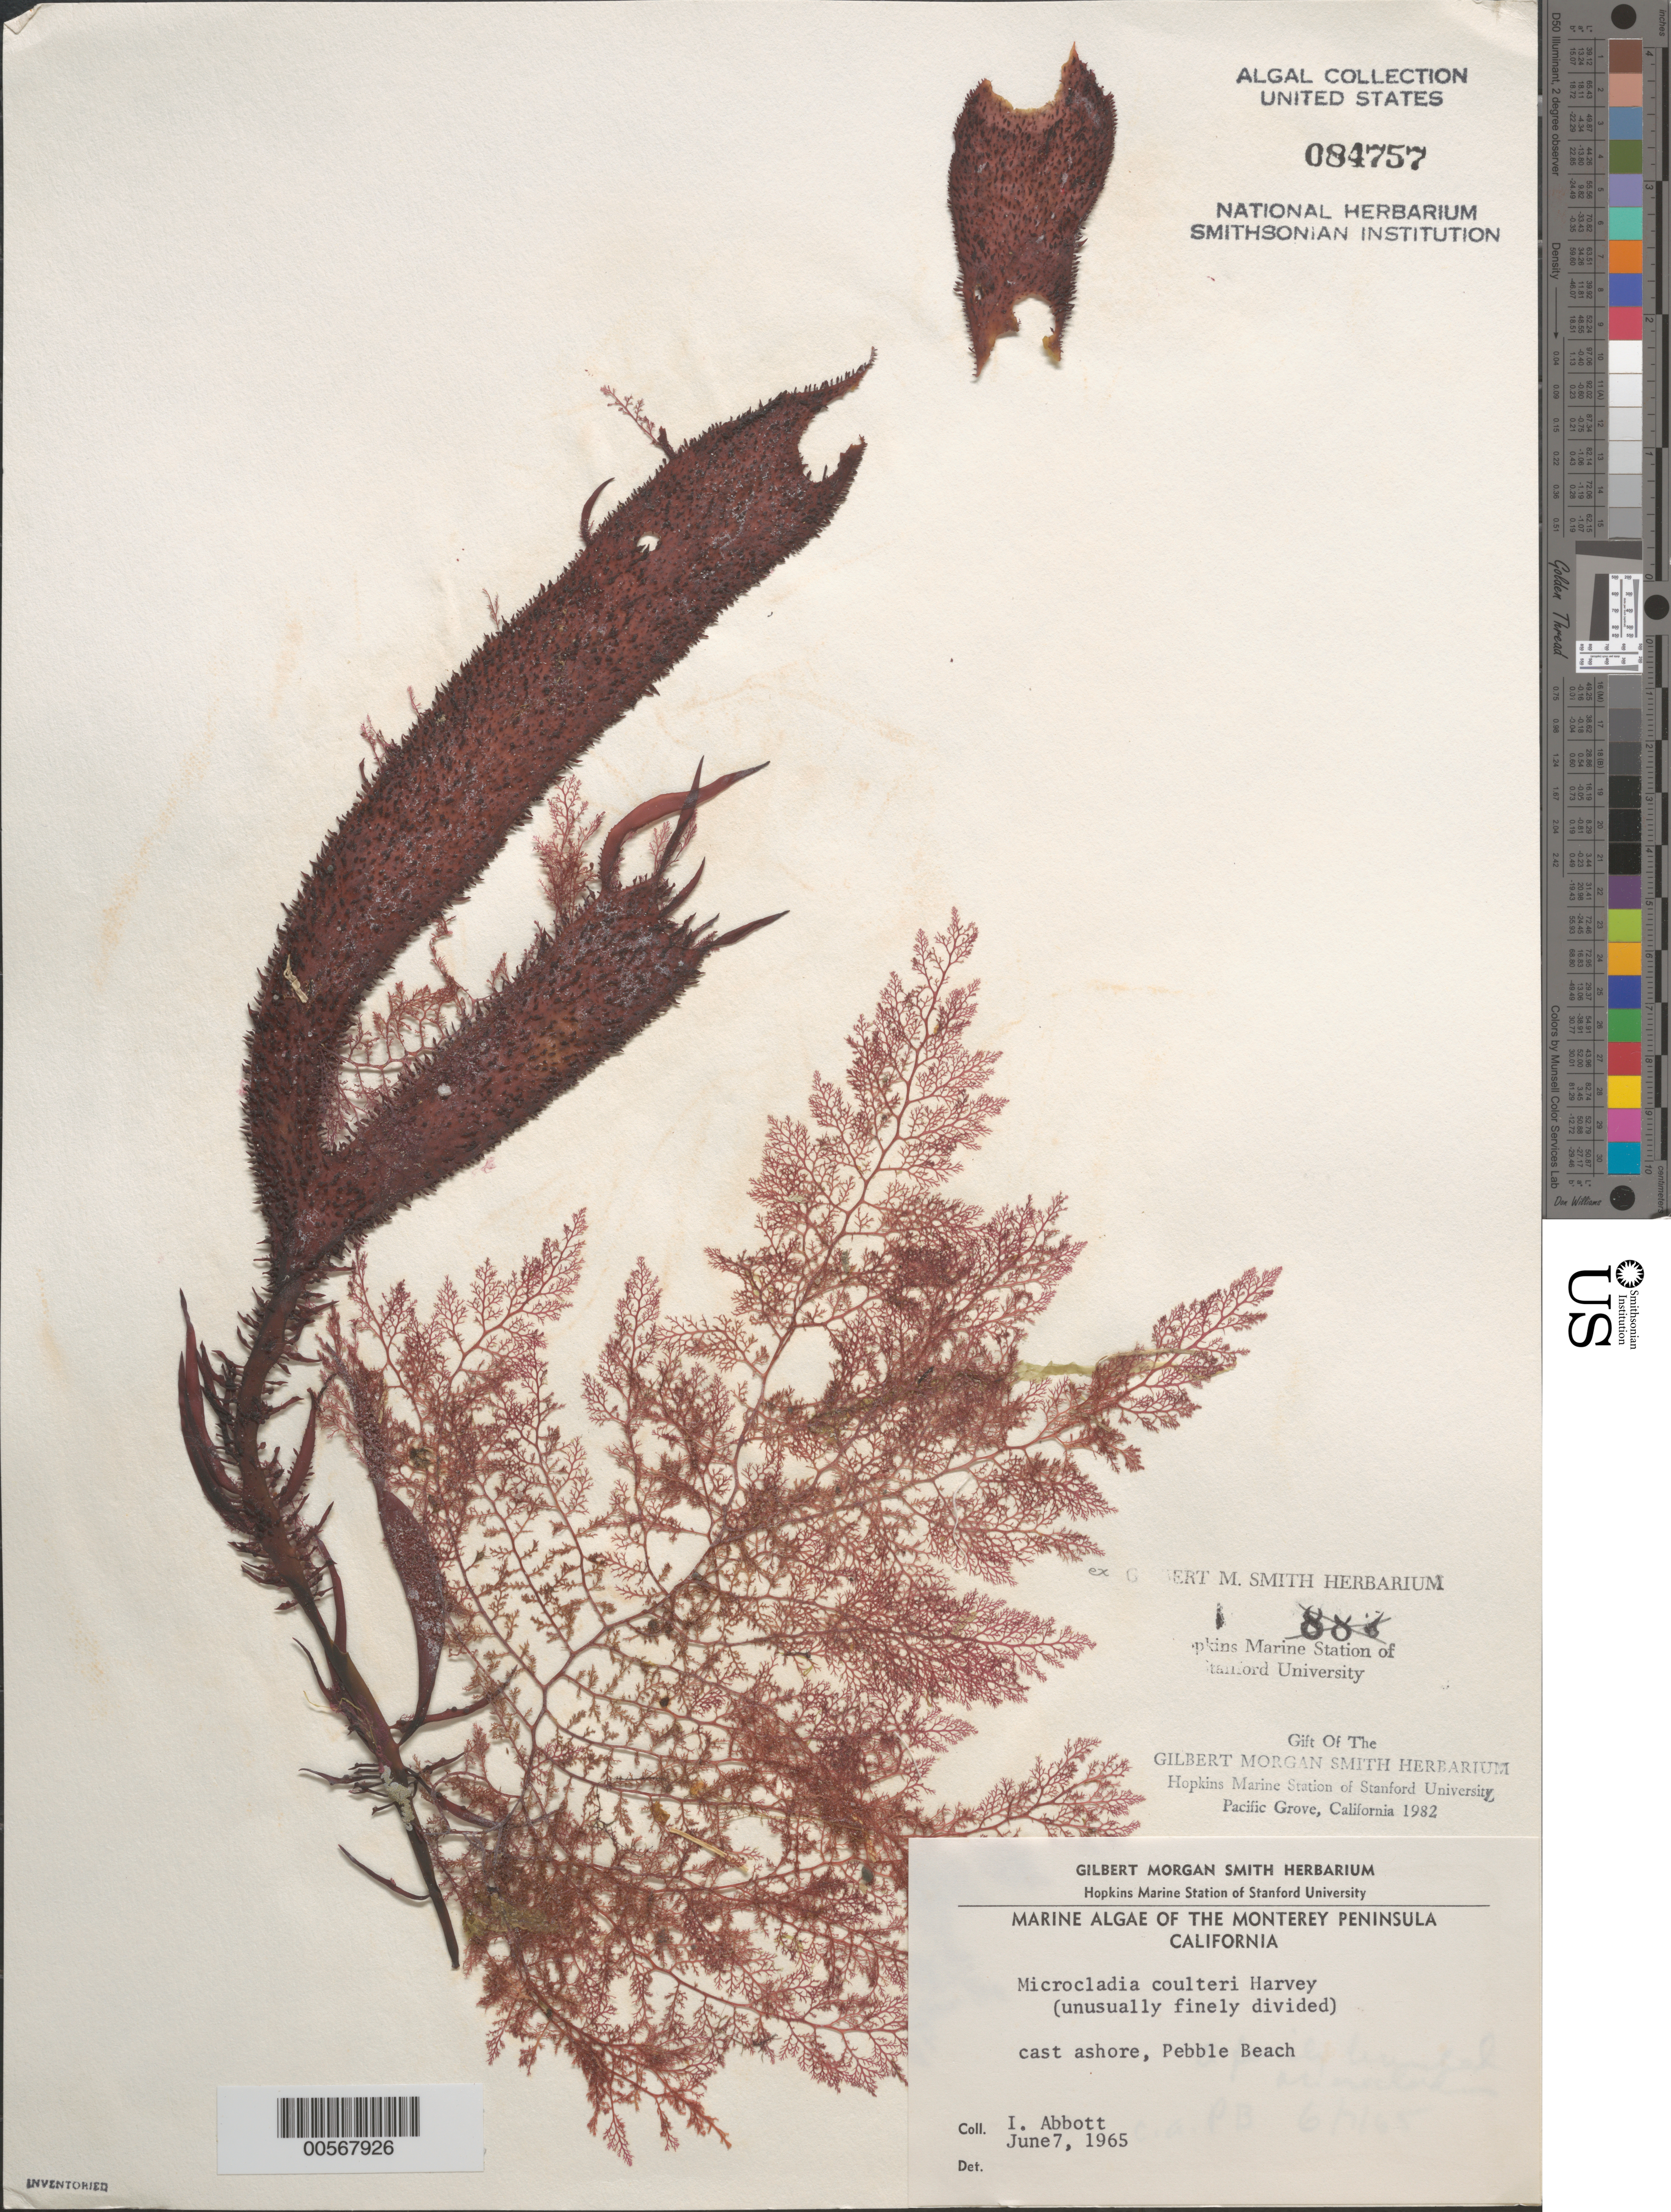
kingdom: Plantae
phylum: Rhodophyta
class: Florideophyceae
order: Ceramiales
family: Ceramiaceae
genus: Microcladia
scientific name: Microcladia coulteri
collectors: I. A. Abbott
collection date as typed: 07 Jun 1965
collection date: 1965-06-07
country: United States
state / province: California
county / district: Monterey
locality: Pebble Beach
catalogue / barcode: US 84757